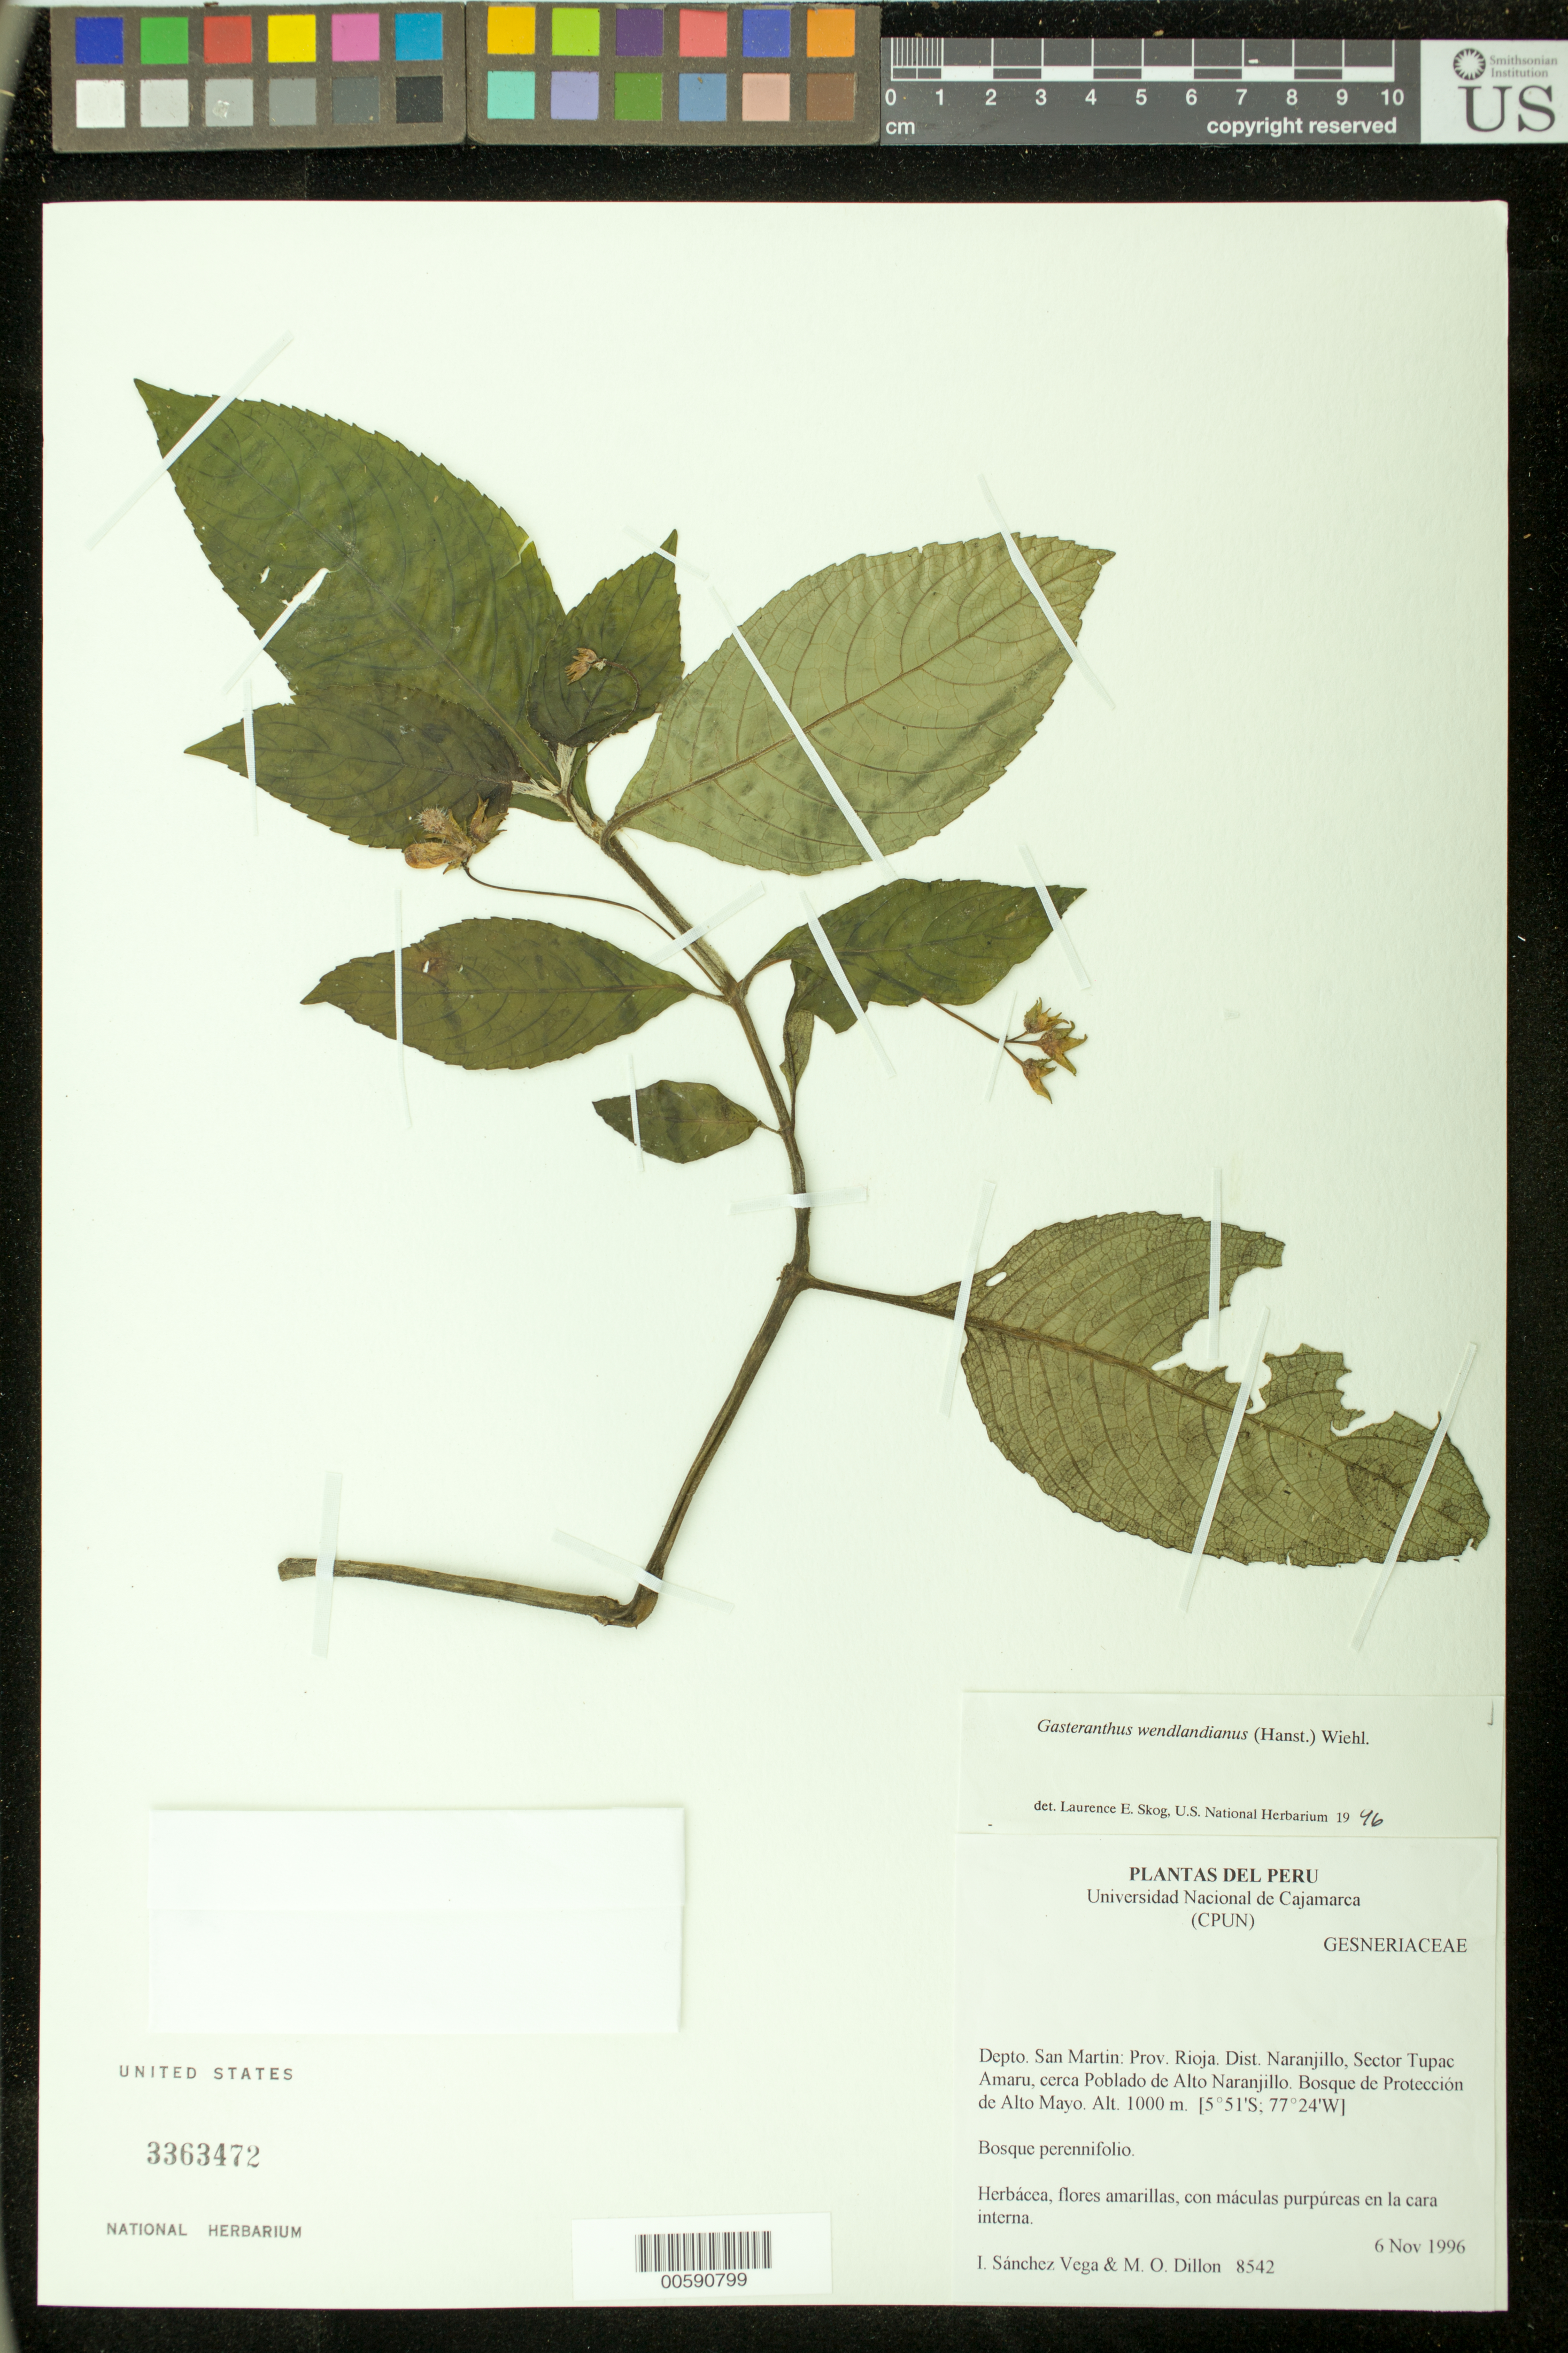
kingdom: Plantae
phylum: Tracheophyta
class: Magnoliopsida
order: Lamiales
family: Gesneriaceae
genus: Gasteranthus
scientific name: Gasteranthus wendlandianus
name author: (Hanst.) Wiehler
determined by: Skog, Laurence E.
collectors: I. M. Sánchez Vega & M. O. Dillon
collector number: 8542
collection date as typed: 04 Nov 1996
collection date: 1996-11-04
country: Peru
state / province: San Martín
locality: Prov. Rioja, Dist. Naranjillo, Sector Tupac Amaru, cerca Poblado de Alto Naranjillo; Bosque de Protección de Alto Mayo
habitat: Bosque perennifolio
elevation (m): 1000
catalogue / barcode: US 3363472